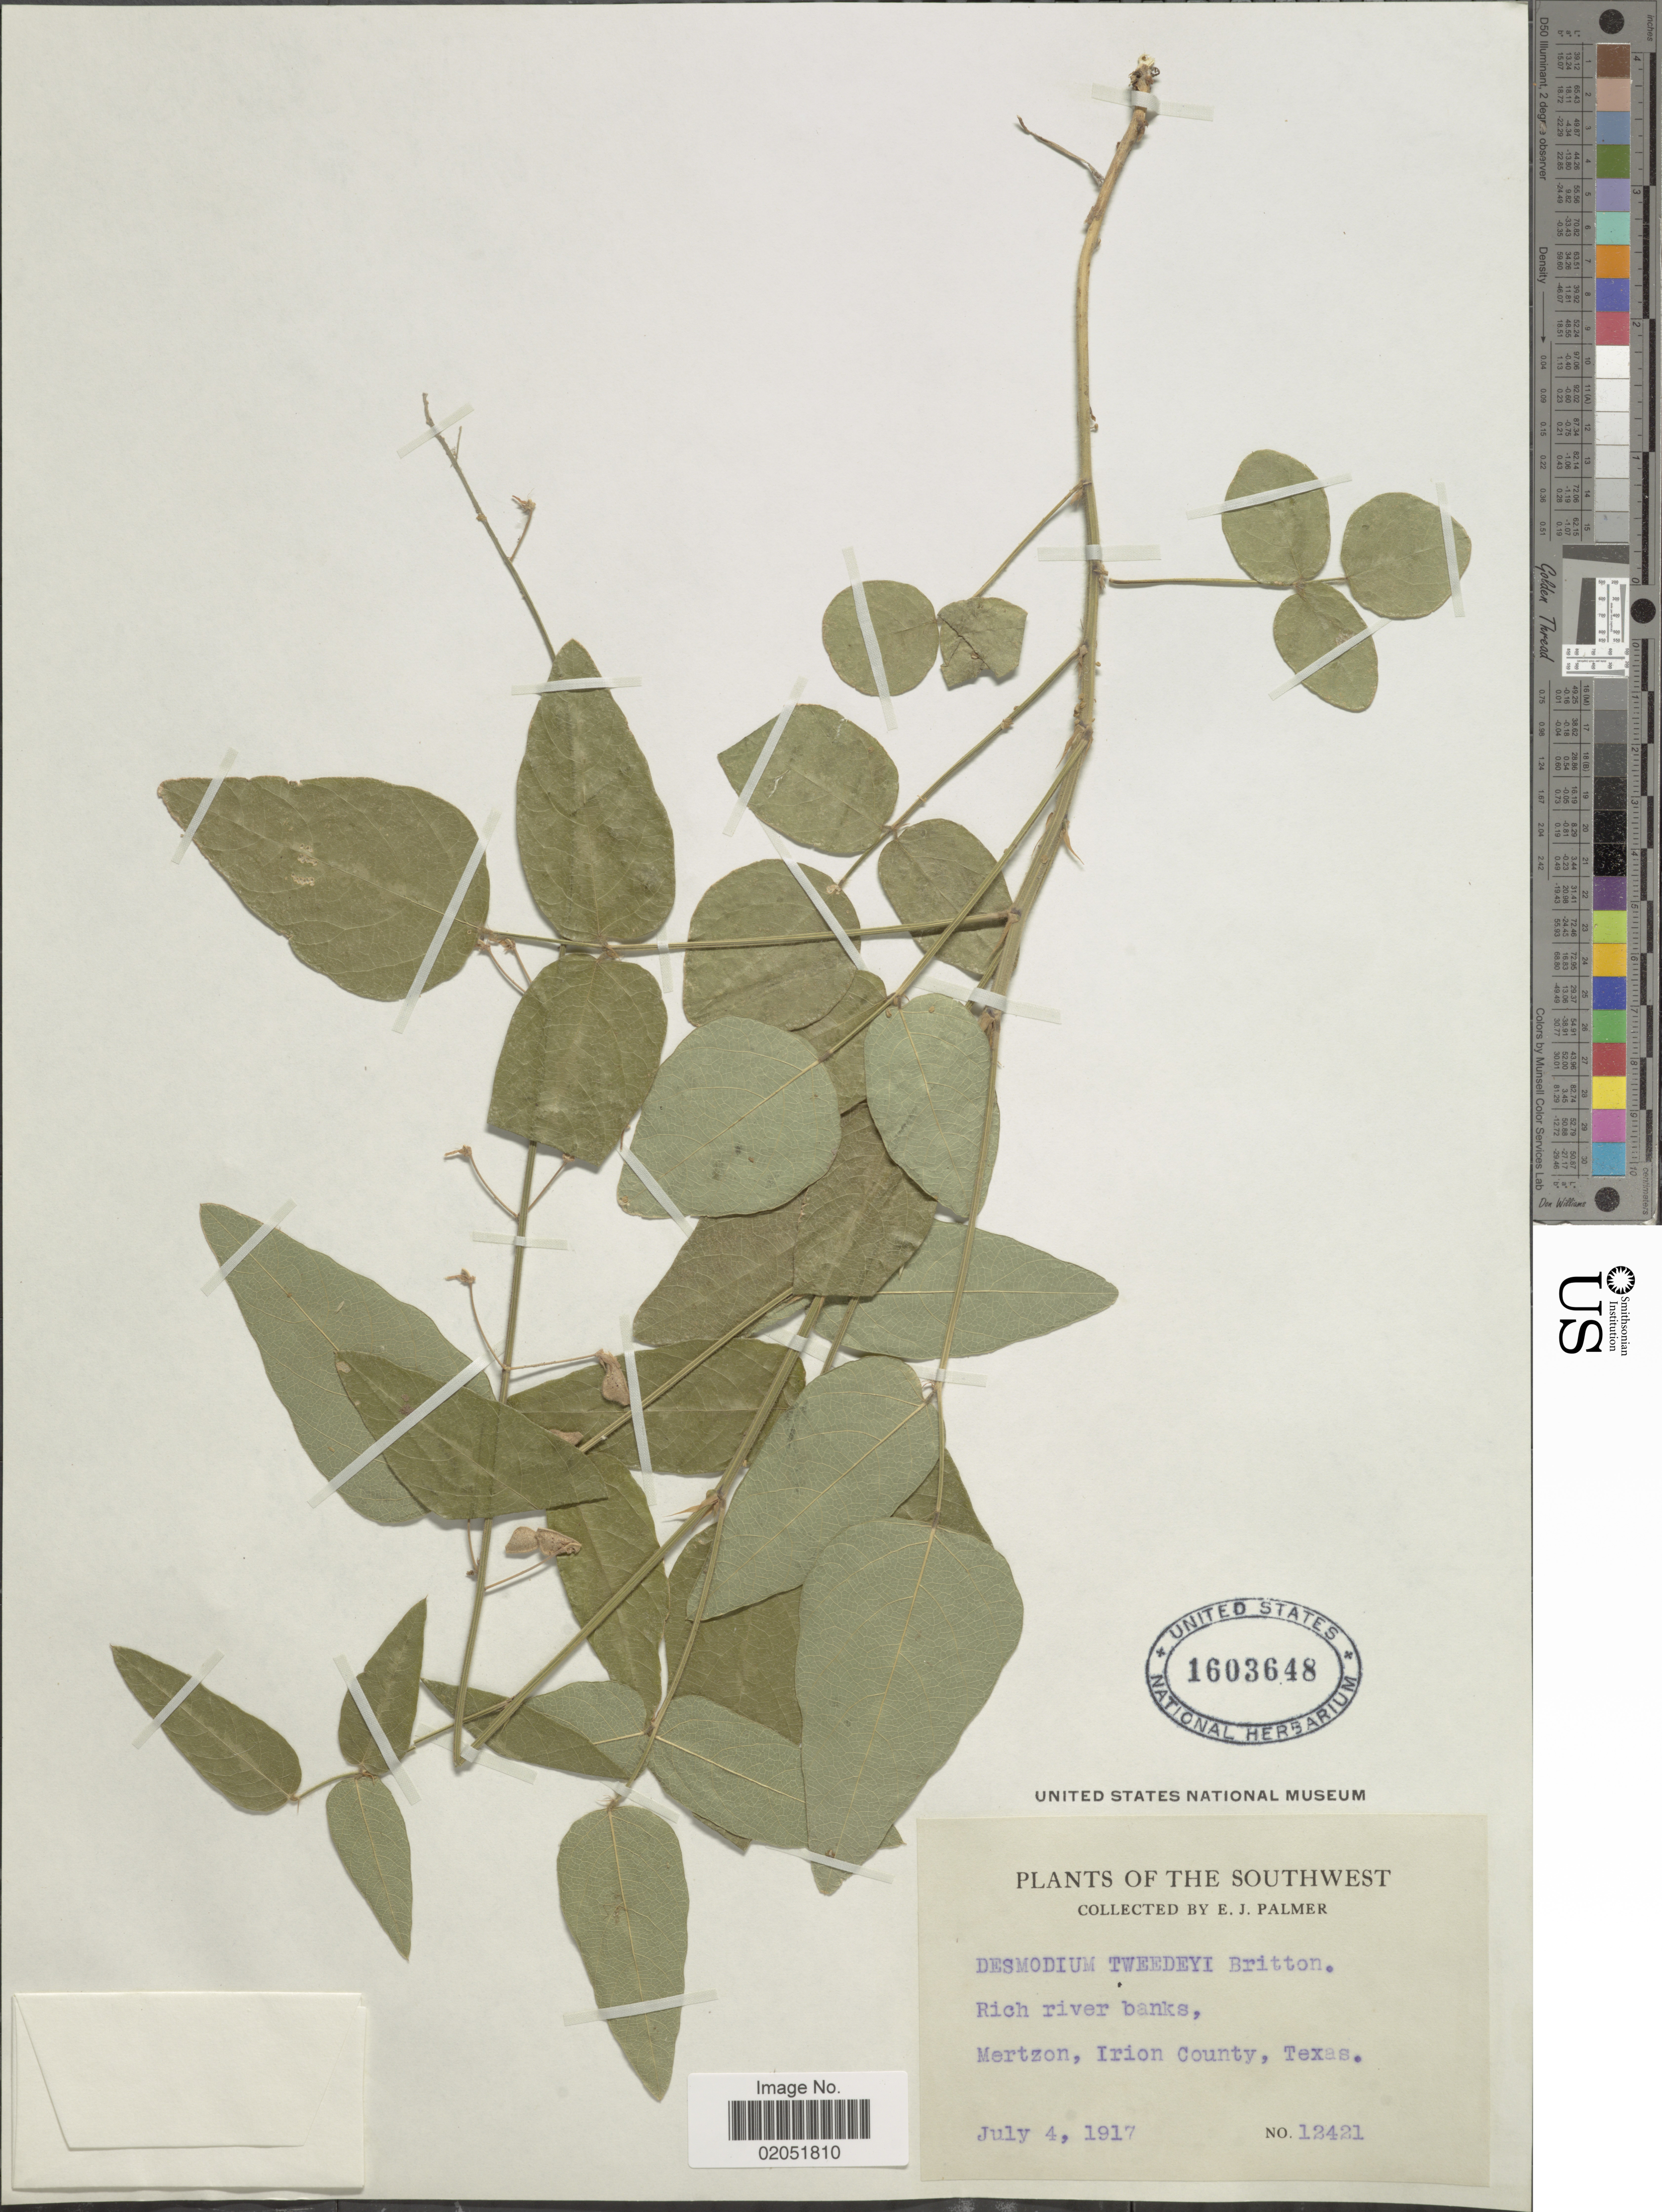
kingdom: Plantae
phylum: Tracheophyta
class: Magnoliopsida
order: Fabales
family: Fabaceae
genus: Desmodium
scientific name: Desmodium tweedyi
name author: Britton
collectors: E. J. Palmer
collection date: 1917-07-04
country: United States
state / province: Texas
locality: Mertzon, Irion County, texas.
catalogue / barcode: US 1603648